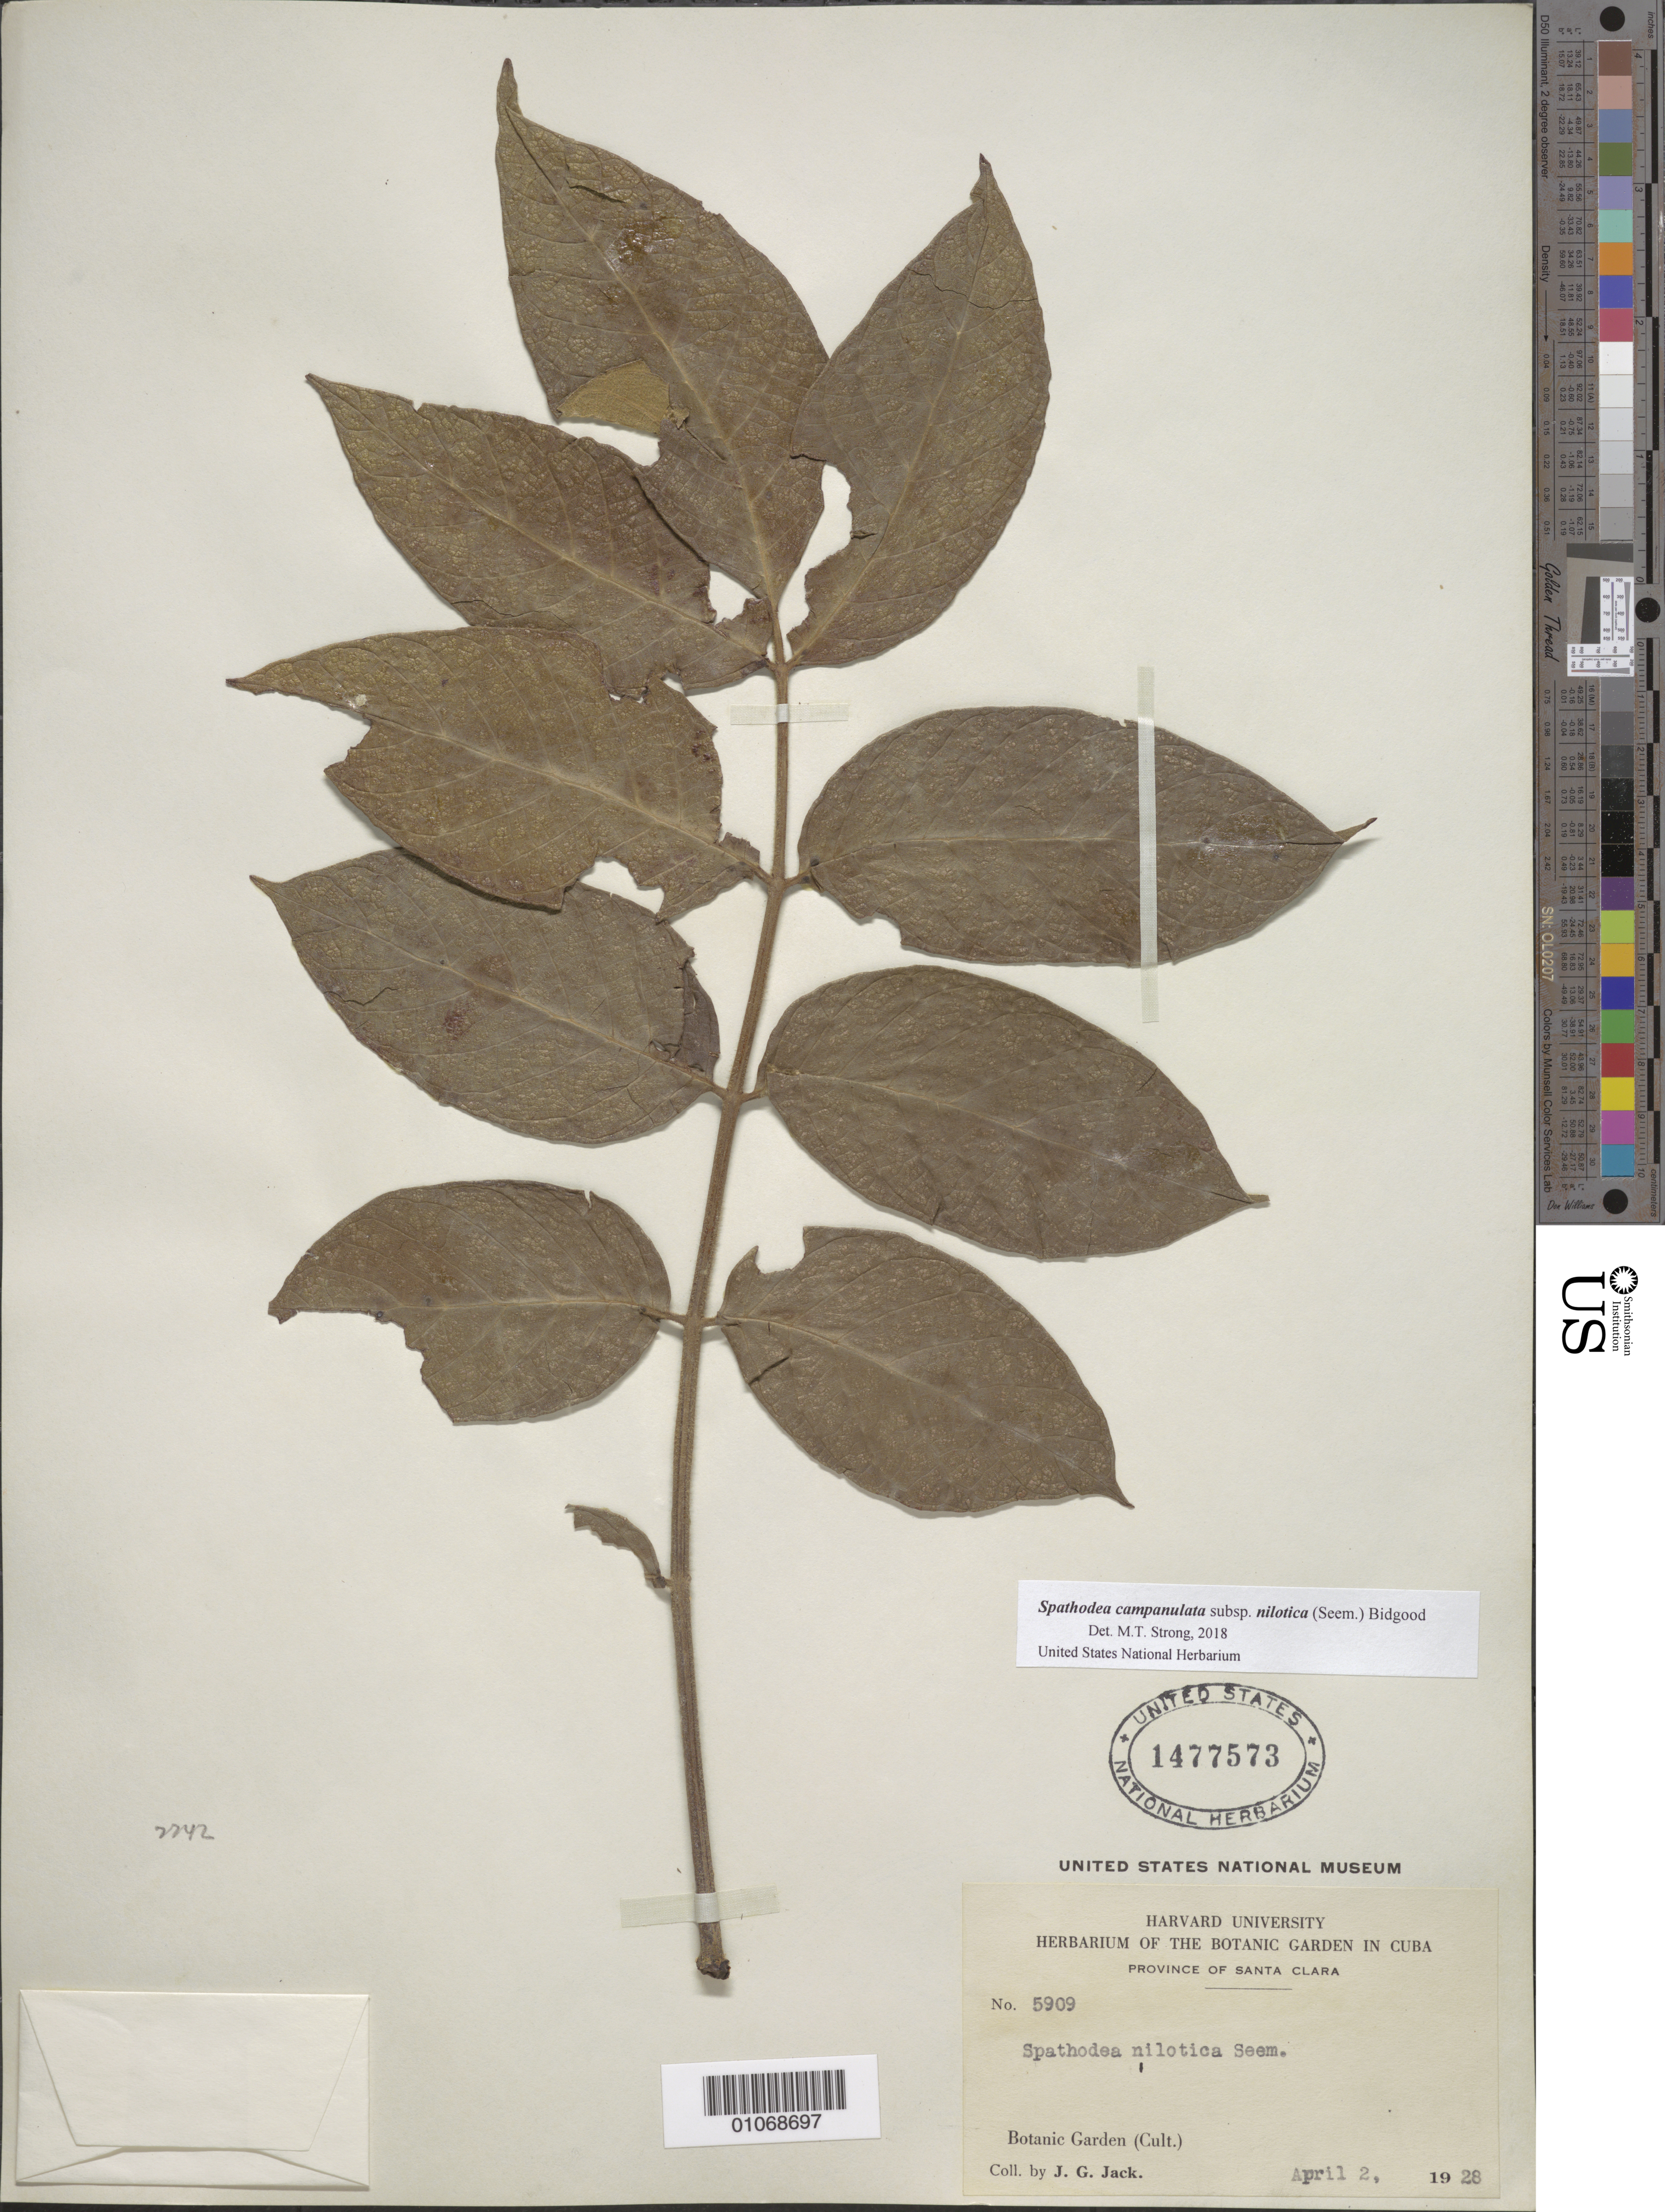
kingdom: Plantae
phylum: Tracheophyta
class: Magnoliopsida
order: Lamiales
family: Bignoniaceae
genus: Spathodea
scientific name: Spathodea nilotica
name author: Seem.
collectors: J. G. Jack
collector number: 5909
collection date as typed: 02 Apr 1928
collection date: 1928-04-02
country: Cuba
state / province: Villa Clara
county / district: Santa Clara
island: Cuba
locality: Botanic garden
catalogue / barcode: US 1477573